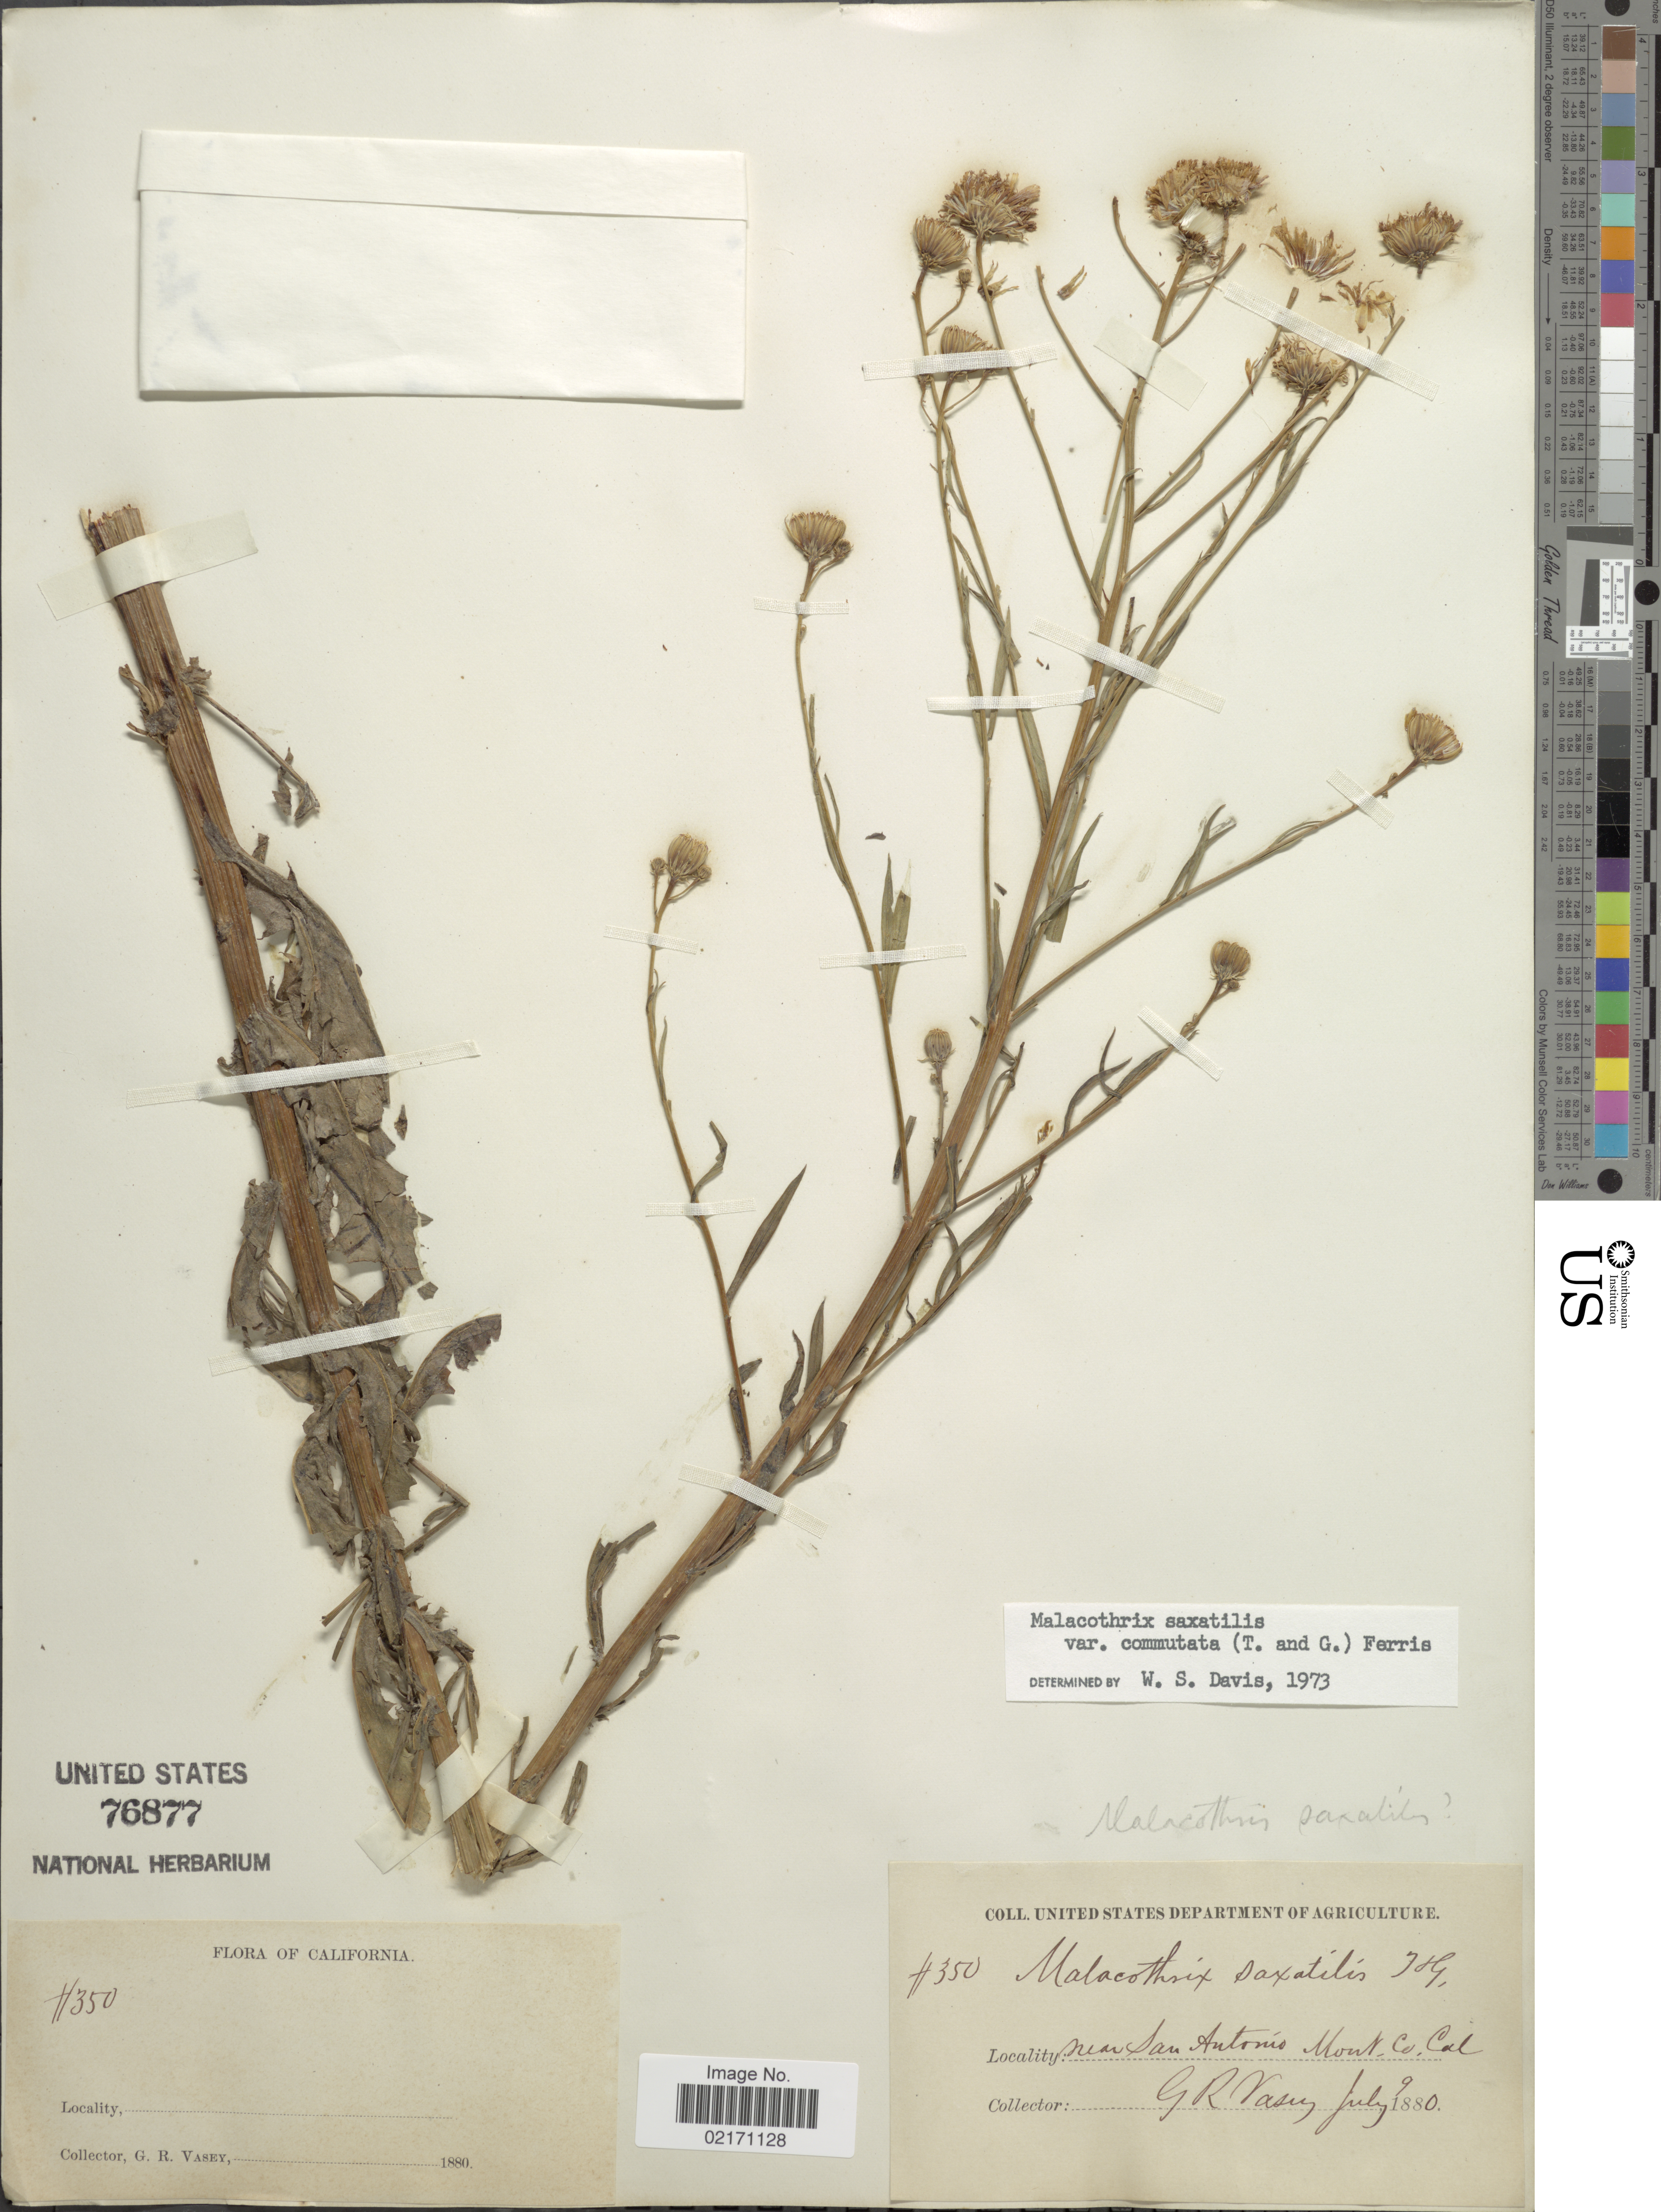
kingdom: Plantae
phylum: Tracheophyta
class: Magnoliopsida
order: Asterales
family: Asteraceae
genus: Malacothrix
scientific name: Malacothrix saxatilis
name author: Torr. & A. Gray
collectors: G. R. Vasey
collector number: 350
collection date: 1880-07-09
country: United States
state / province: California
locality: Near san Antonio, Mont. Co., Cal.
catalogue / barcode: US 76877